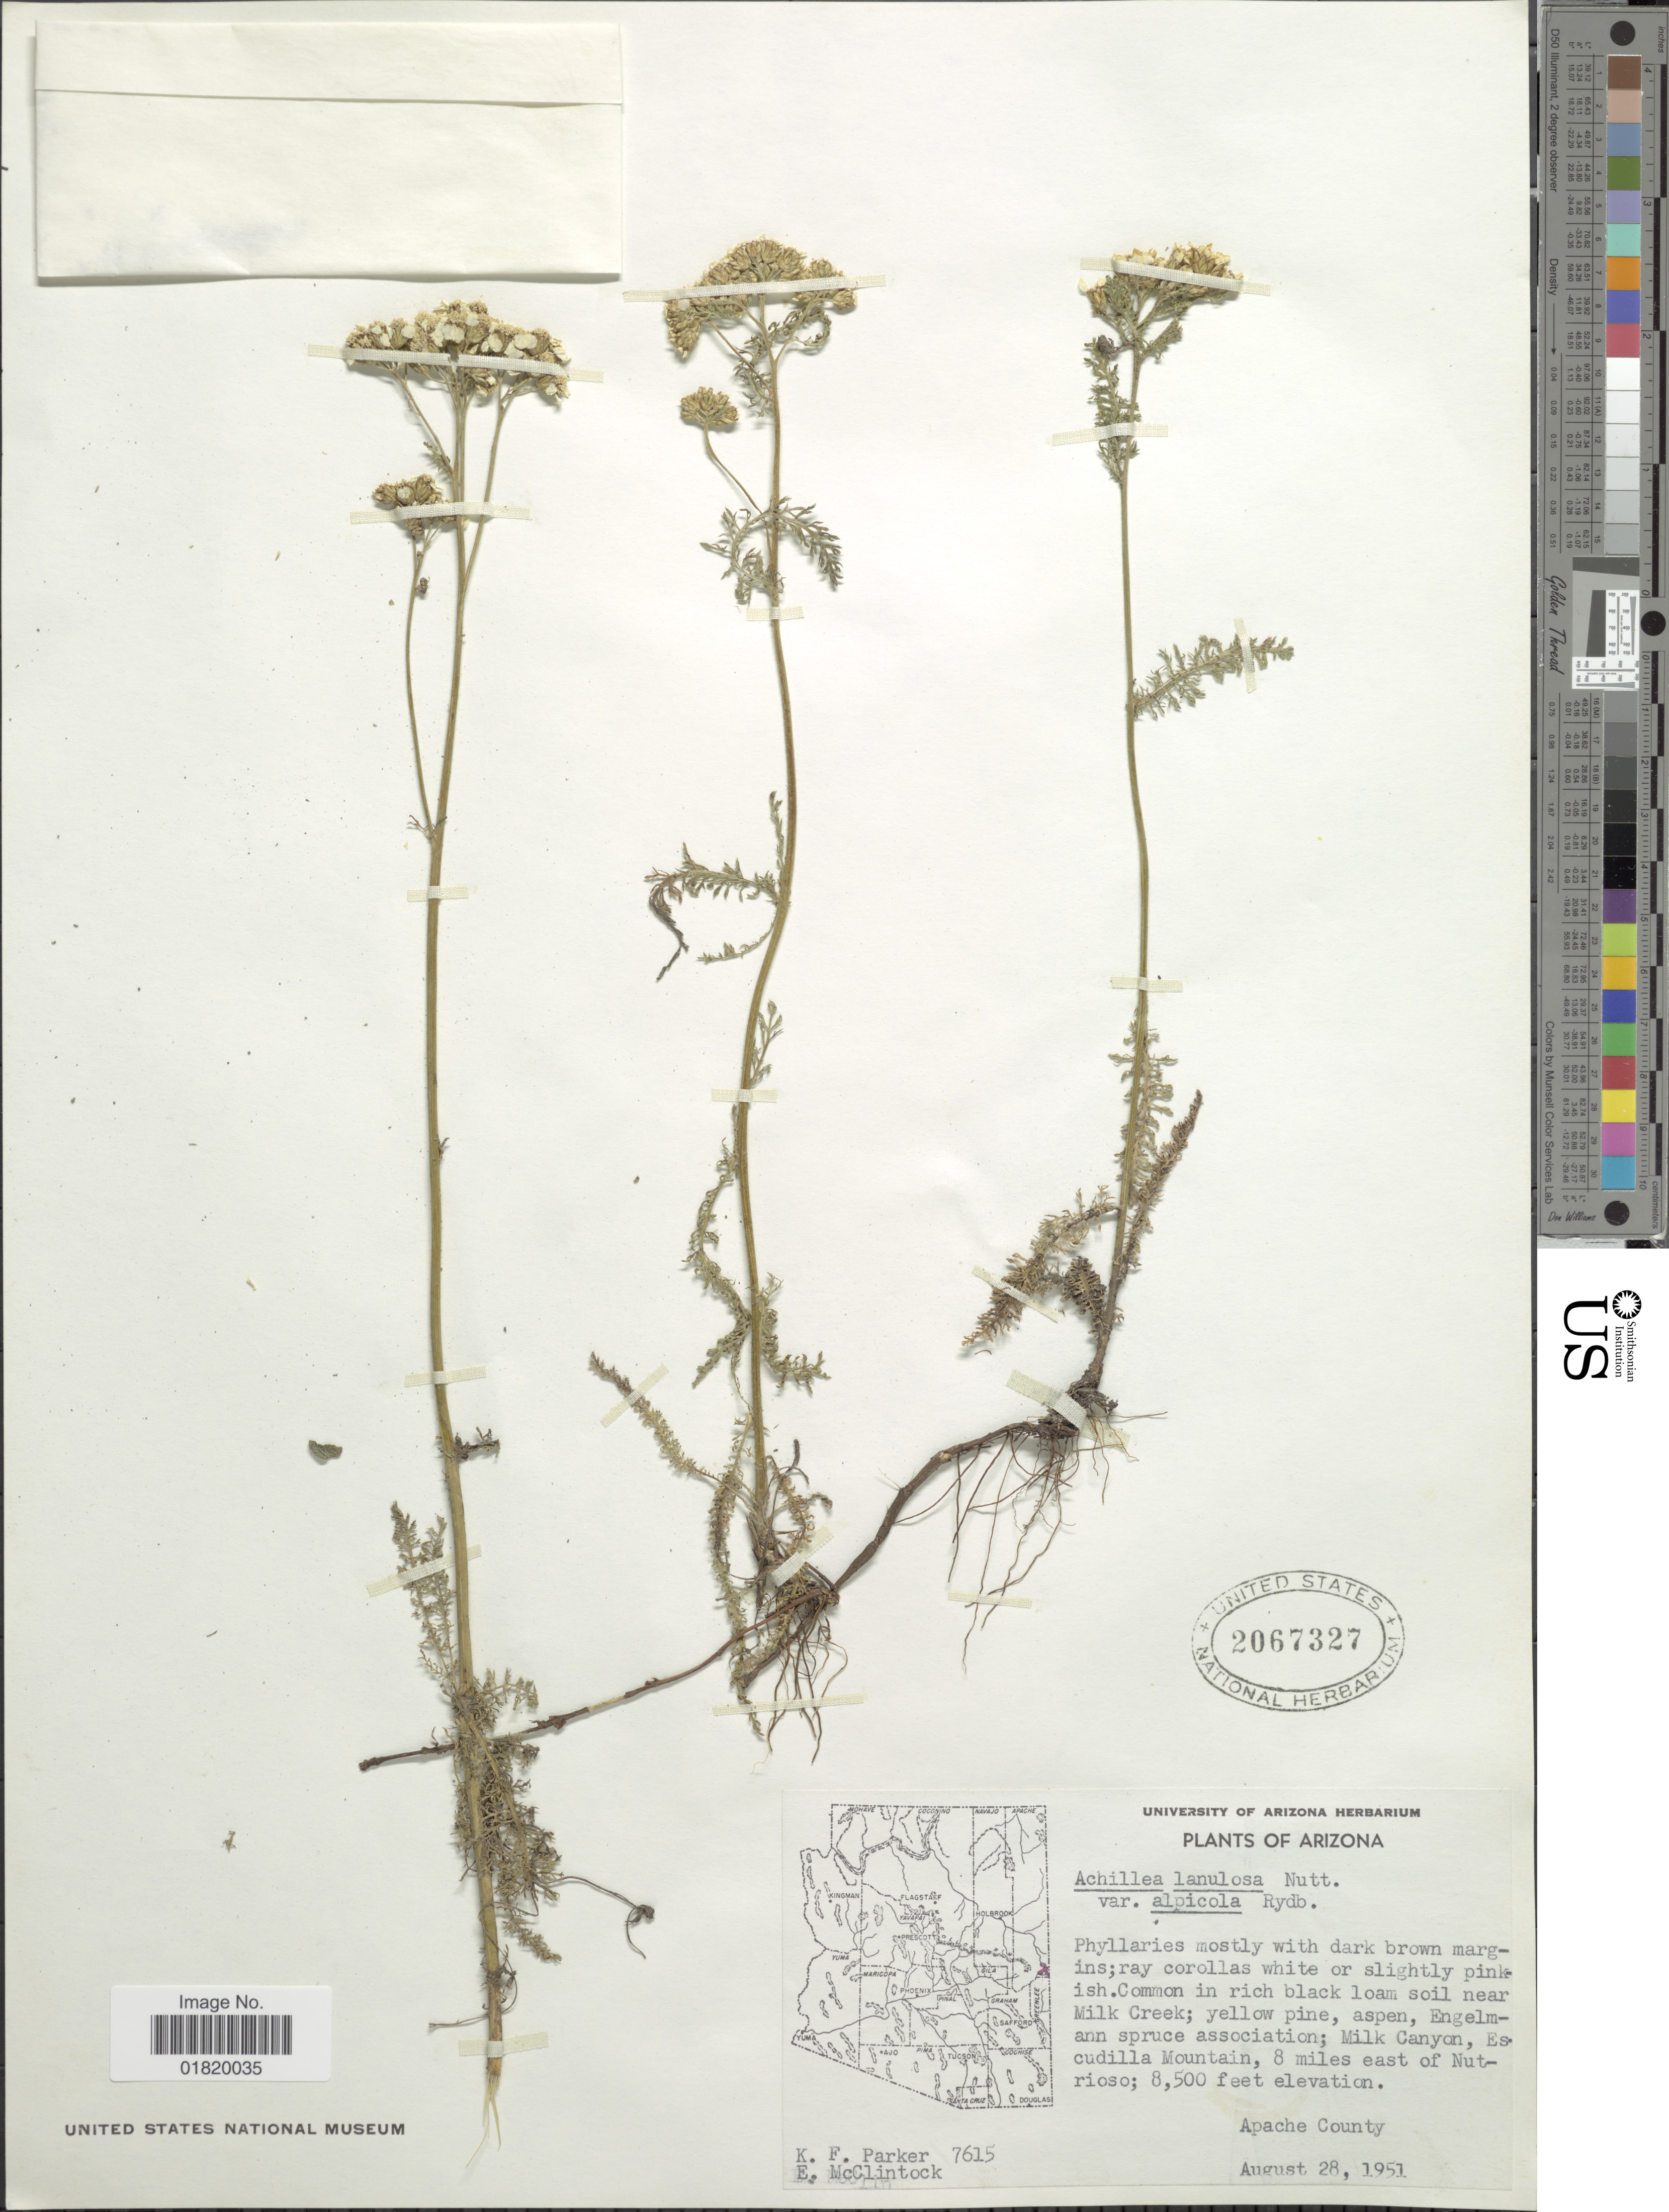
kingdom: Plantae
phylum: Tracheophyta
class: Magnoliopsida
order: Asterales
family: Asteraceae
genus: Achillea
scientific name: Achillea lanulosa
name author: Nutt.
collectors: K. F. Parker & E. McClintock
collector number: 7615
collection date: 1951-08-28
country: United States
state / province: Arizona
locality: Milk Canyon, Escudilla Mountain, 8 miles east of Nutrioso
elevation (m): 2591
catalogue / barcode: US 2067327